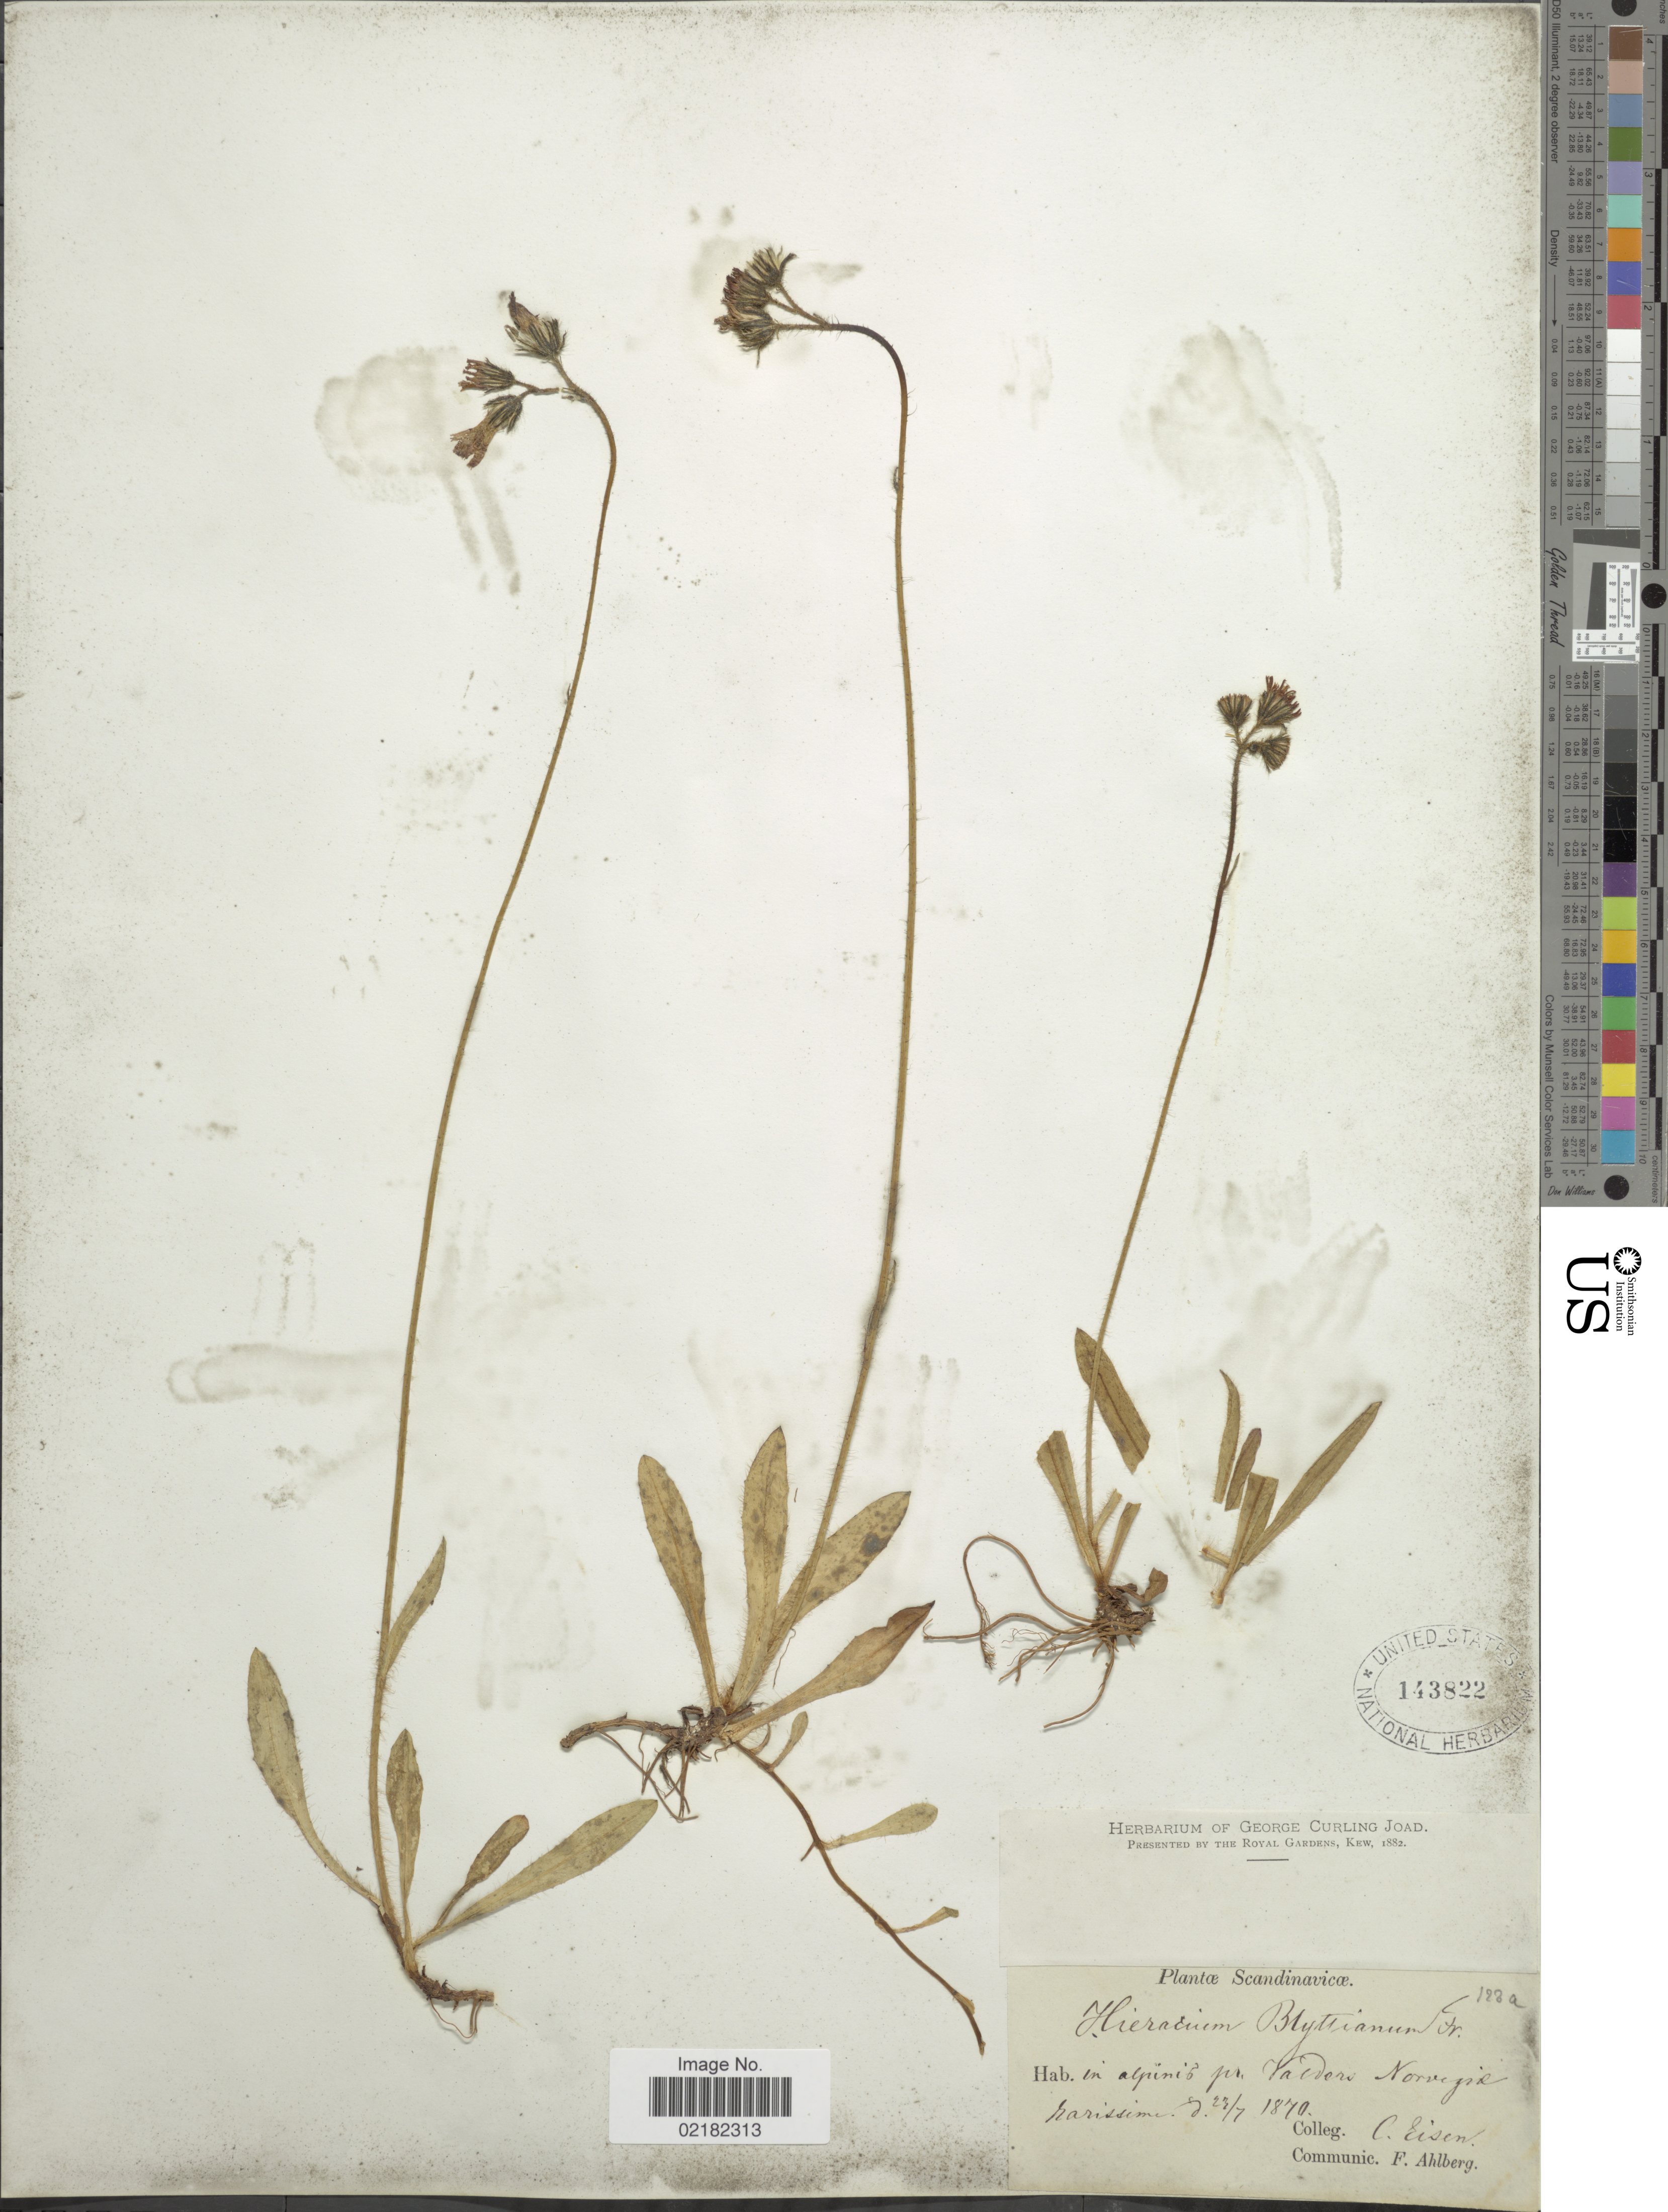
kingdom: Plantae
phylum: Tracheophyta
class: Magnoliopsida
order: Asterales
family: Asteraceae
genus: Pilosella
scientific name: Pilosella blyttiana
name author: (Fr.) F.W. Schultz & Sch. Bip.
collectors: C. Eisen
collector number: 123a*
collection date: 1870-07-23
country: Norway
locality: Scandinavicae, in alpinis pr. Valders Norvegiae rarissime.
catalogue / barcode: US 143822